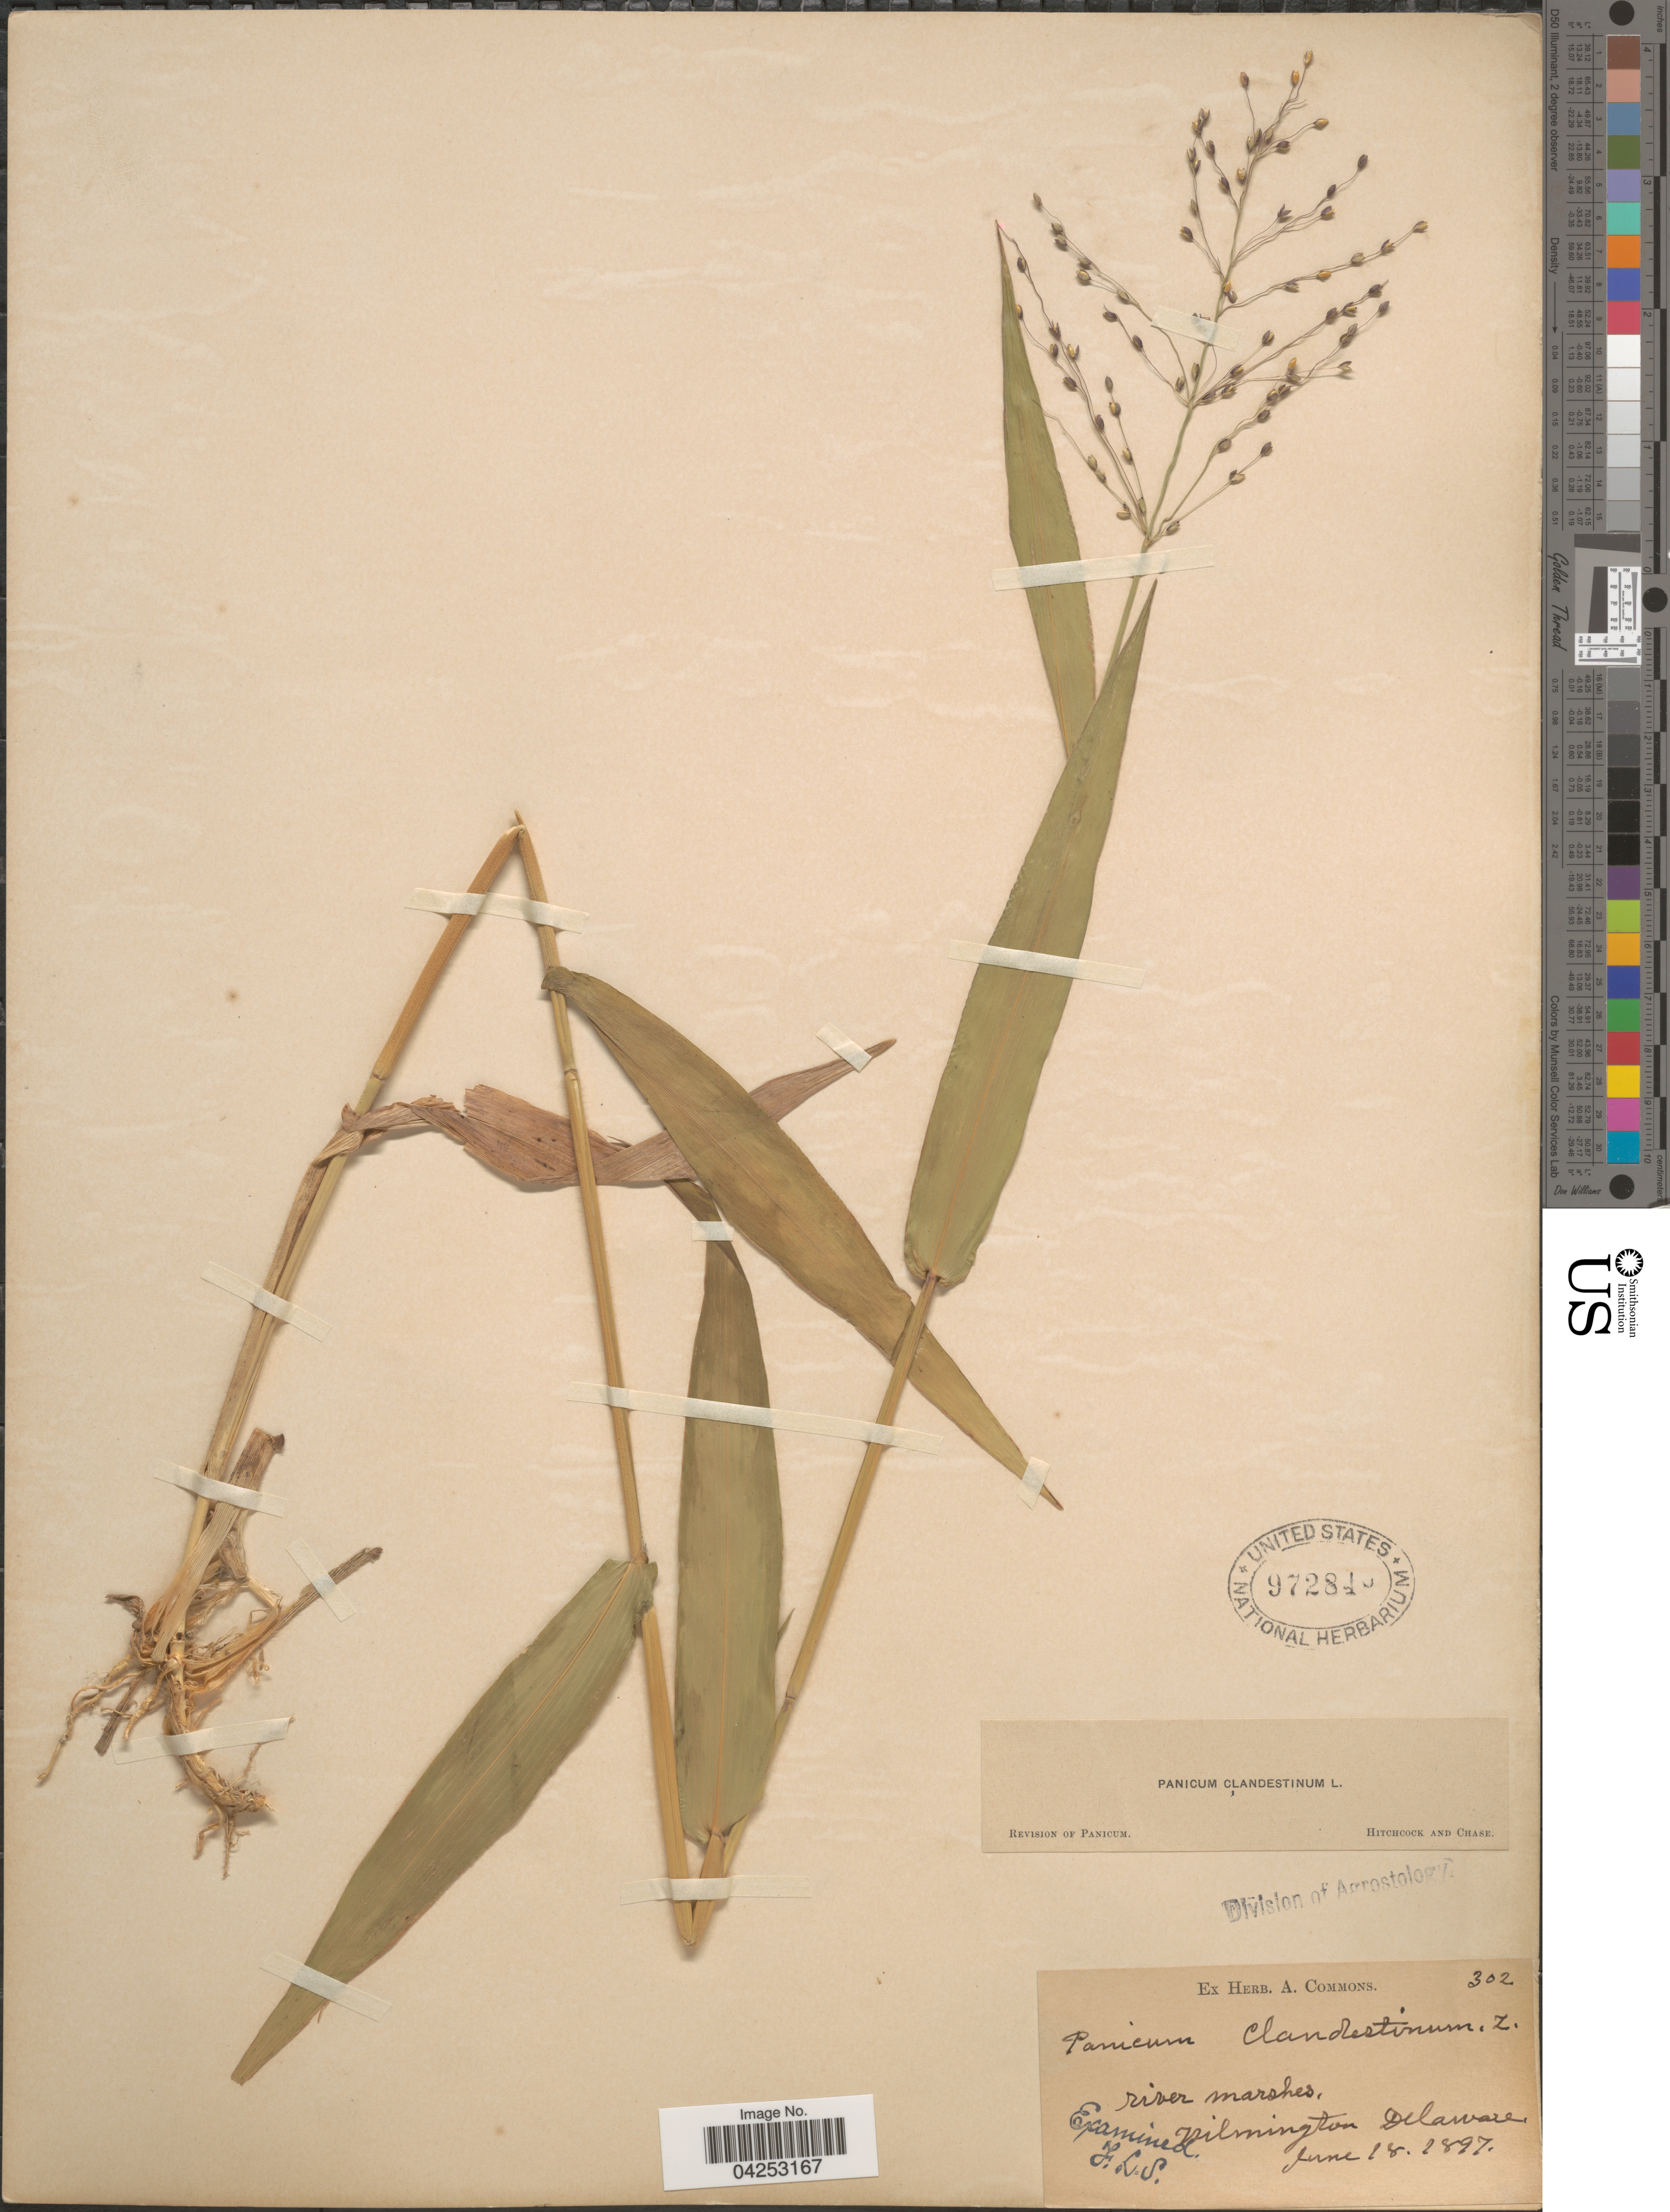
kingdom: Plantae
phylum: Tracheophyta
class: Liliopsida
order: Poales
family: Poaceae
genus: Dichanthelium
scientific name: Dichanthelium clandestinum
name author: (L.) Gould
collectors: ex herb. A. Commons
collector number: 302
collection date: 1897-06-18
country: United States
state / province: Delaware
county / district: New Castle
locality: River marshes, Wilmington.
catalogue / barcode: US 972840